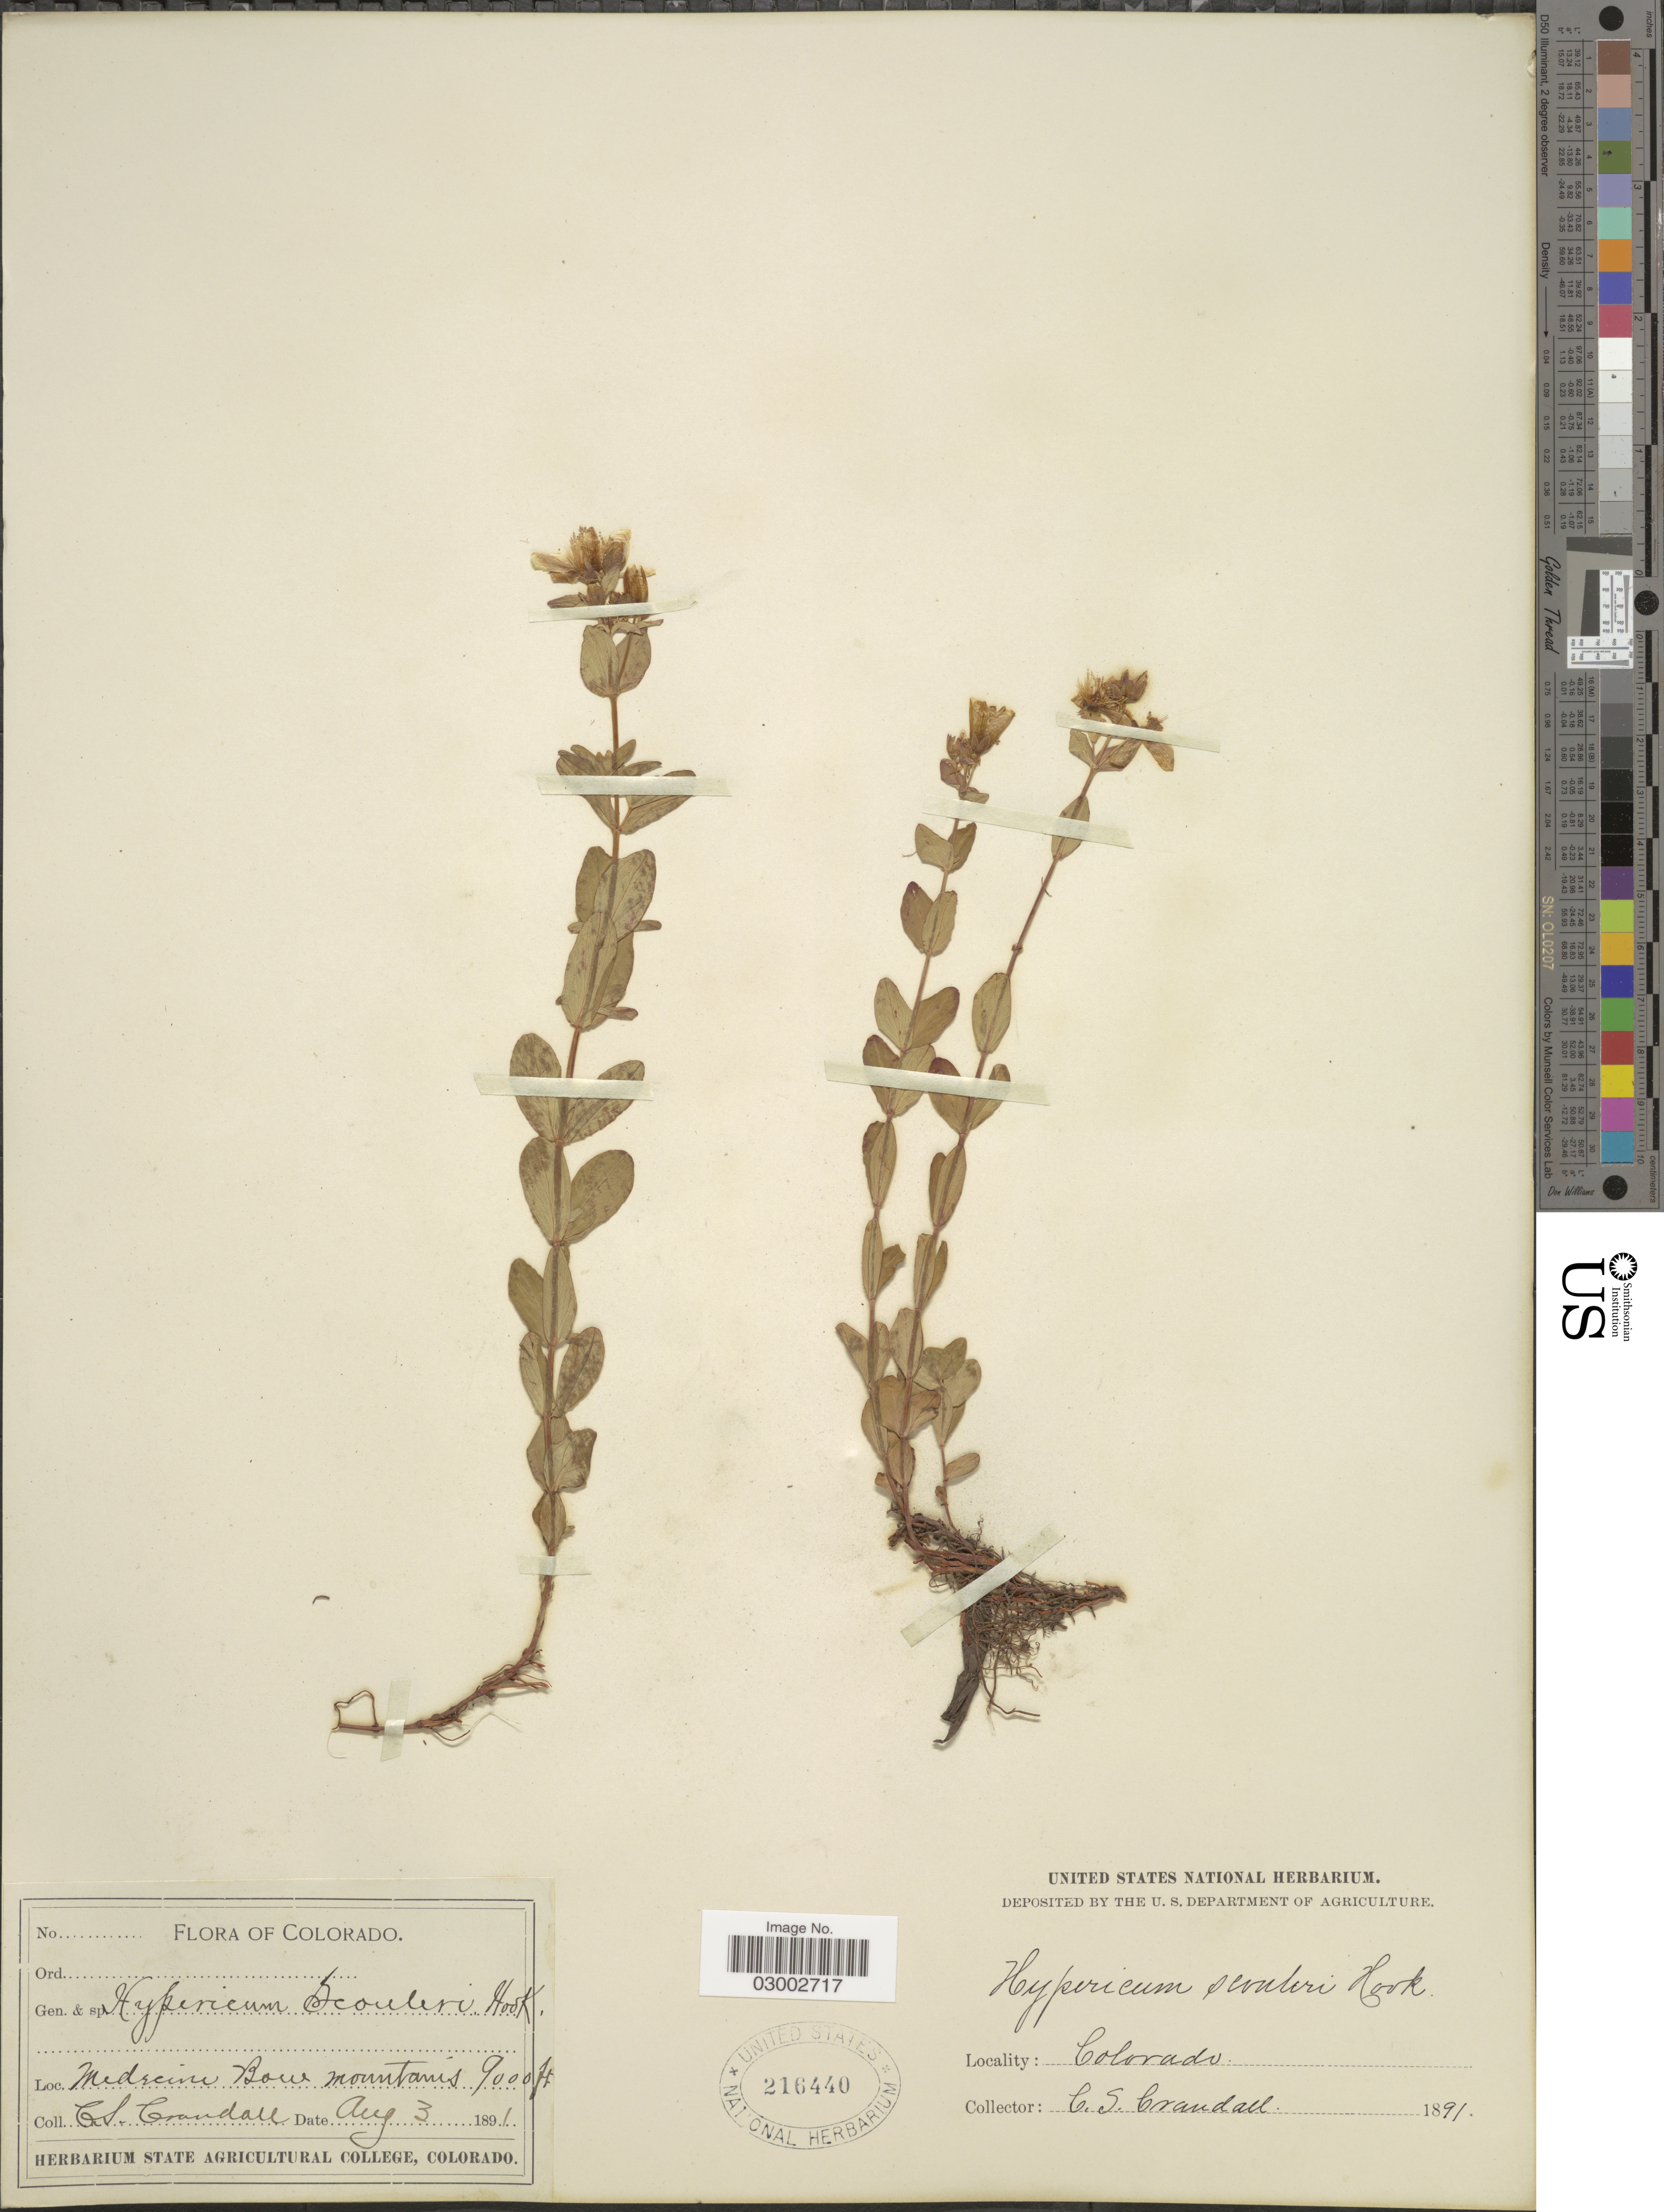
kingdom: Plantae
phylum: Tracheophyta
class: Magnoliopsida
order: Malpighiales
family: Hypericaceae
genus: Hypericum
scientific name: Hypericum scouleri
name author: Hook.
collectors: C. Crandall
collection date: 1891-08-03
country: United States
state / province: Colorado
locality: Medecine Bow Mountains.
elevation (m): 2743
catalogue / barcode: US 216440